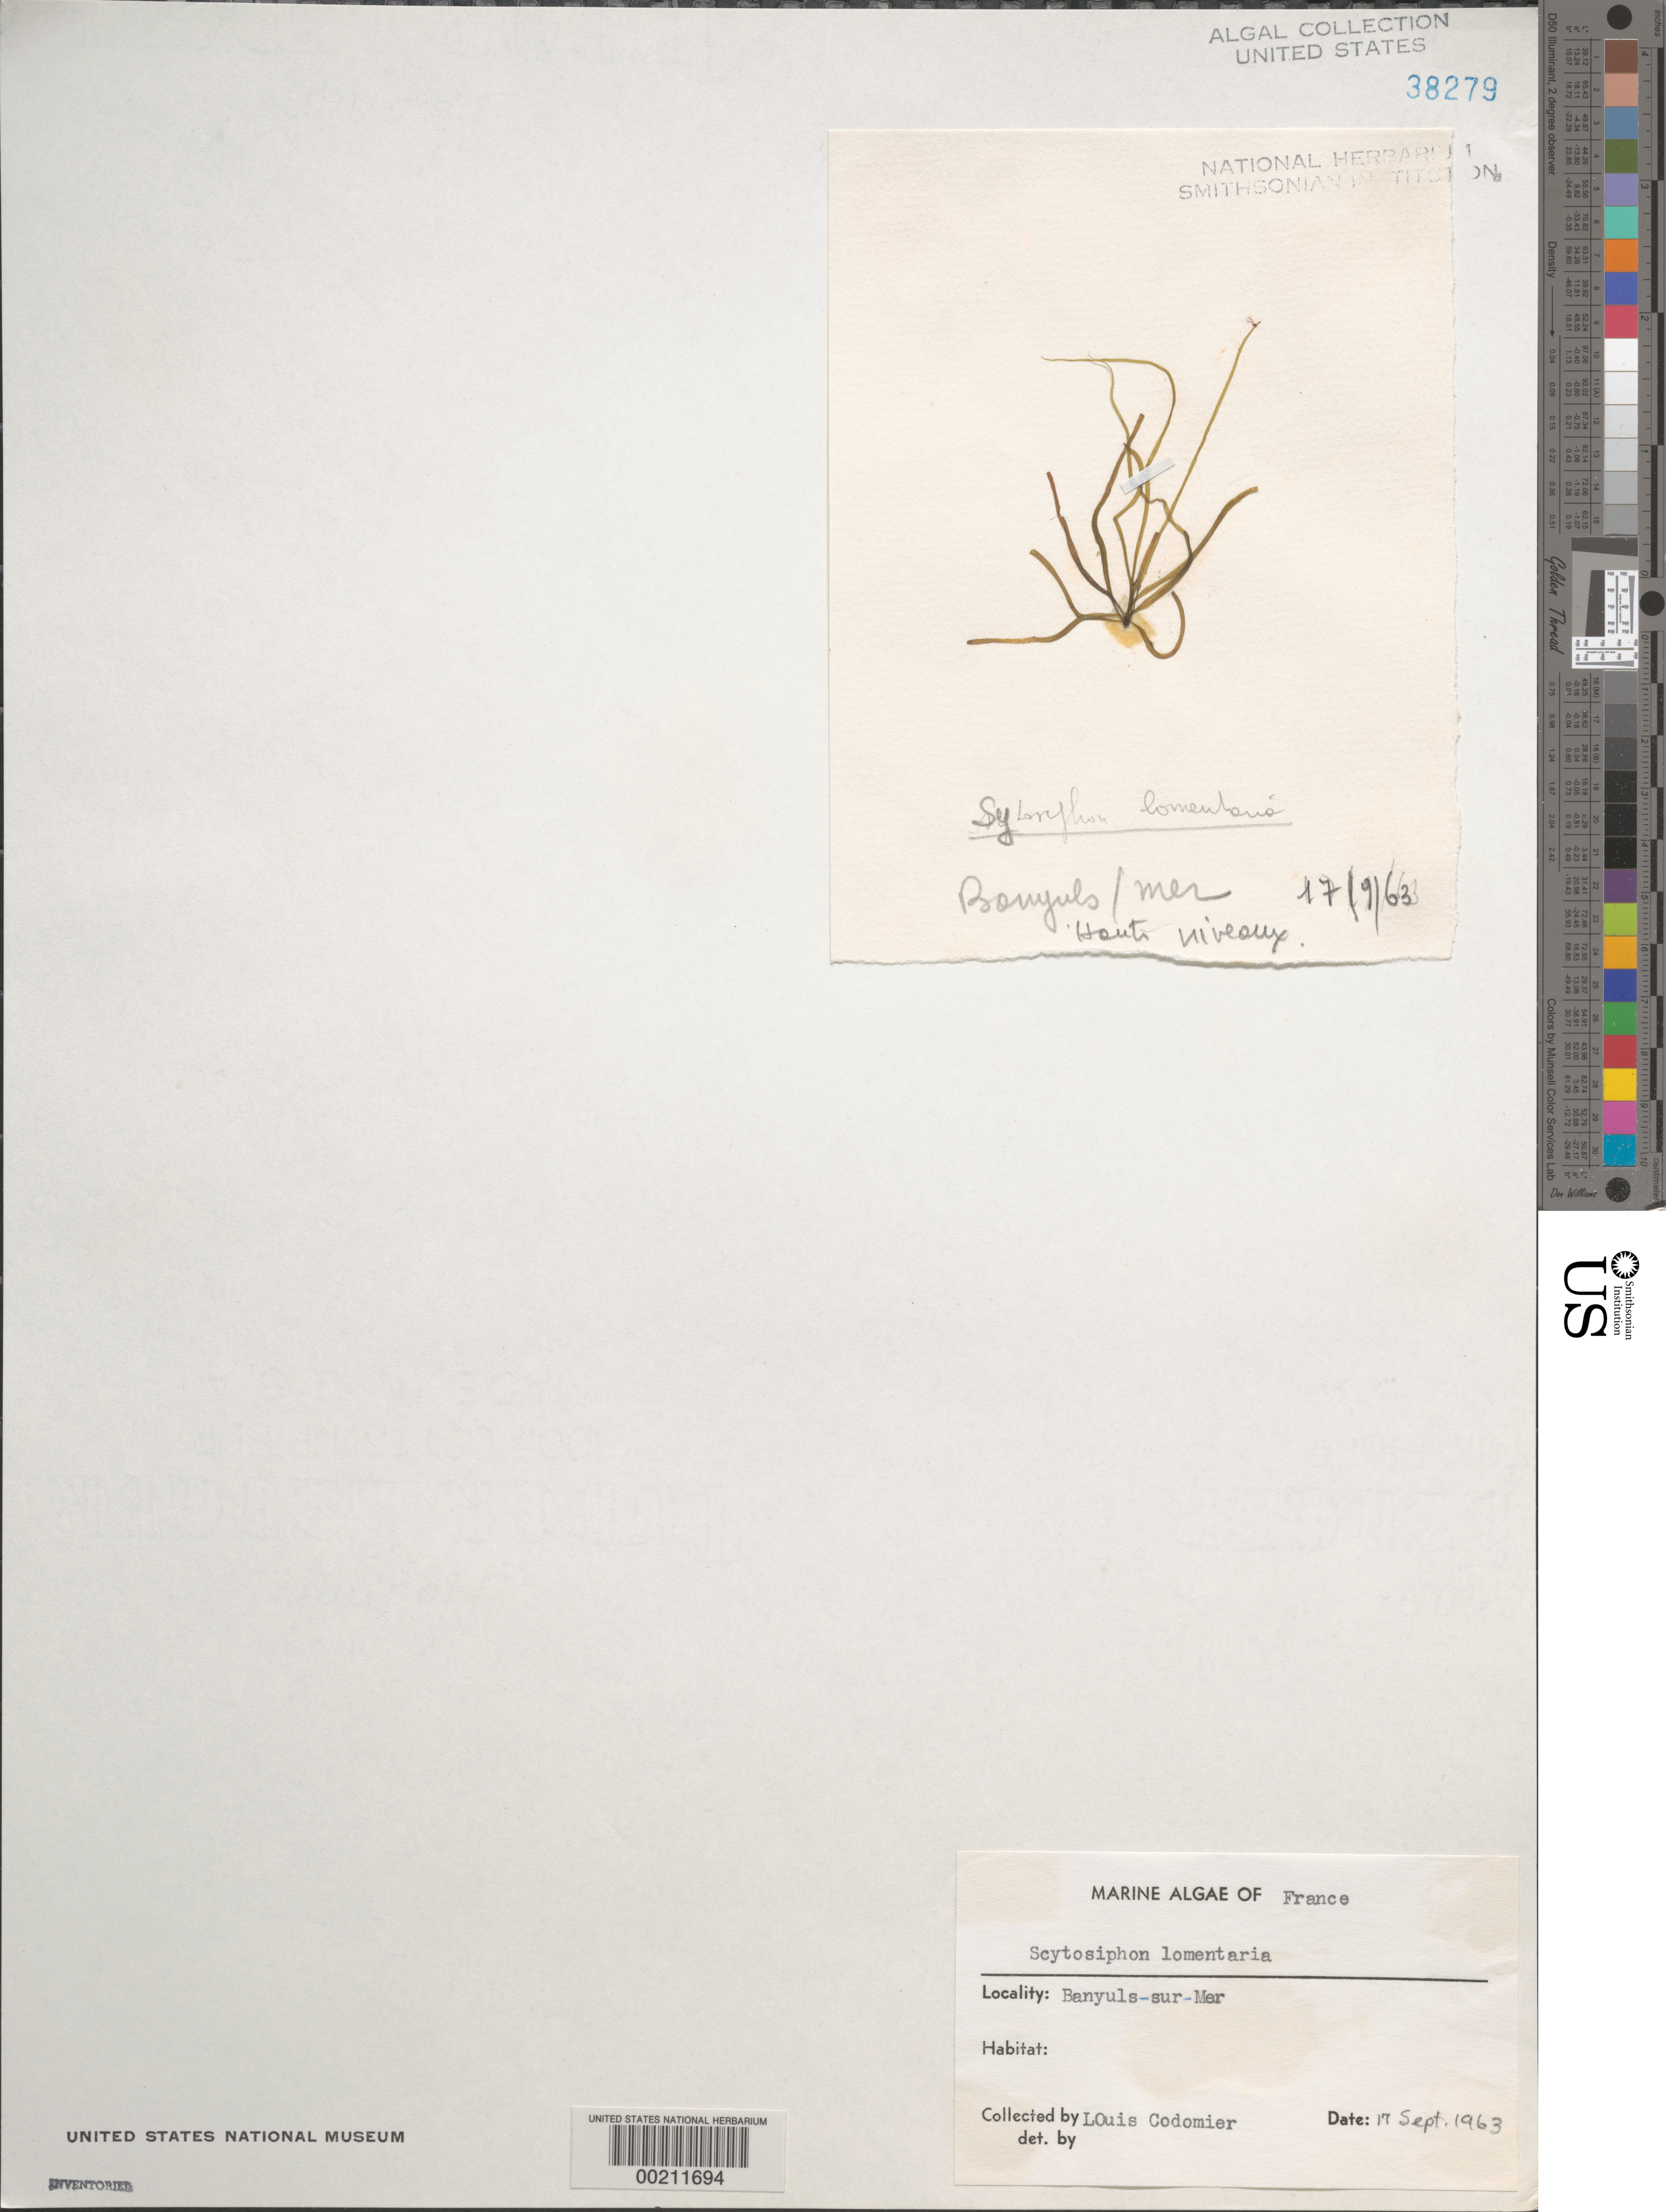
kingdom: Chromista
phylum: Ochrophyta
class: Phaeophyceae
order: Scytosiphonales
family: Scytosiphonaceae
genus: Scytosiphon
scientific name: Scytosiphon lomentaria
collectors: L. Codomier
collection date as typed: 17 Sep 1963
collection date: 1963-09-17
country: France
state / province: Occitanie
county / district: Pyrénées-Orientales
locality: Banyuls-sur-Mer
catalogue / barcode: US 38279